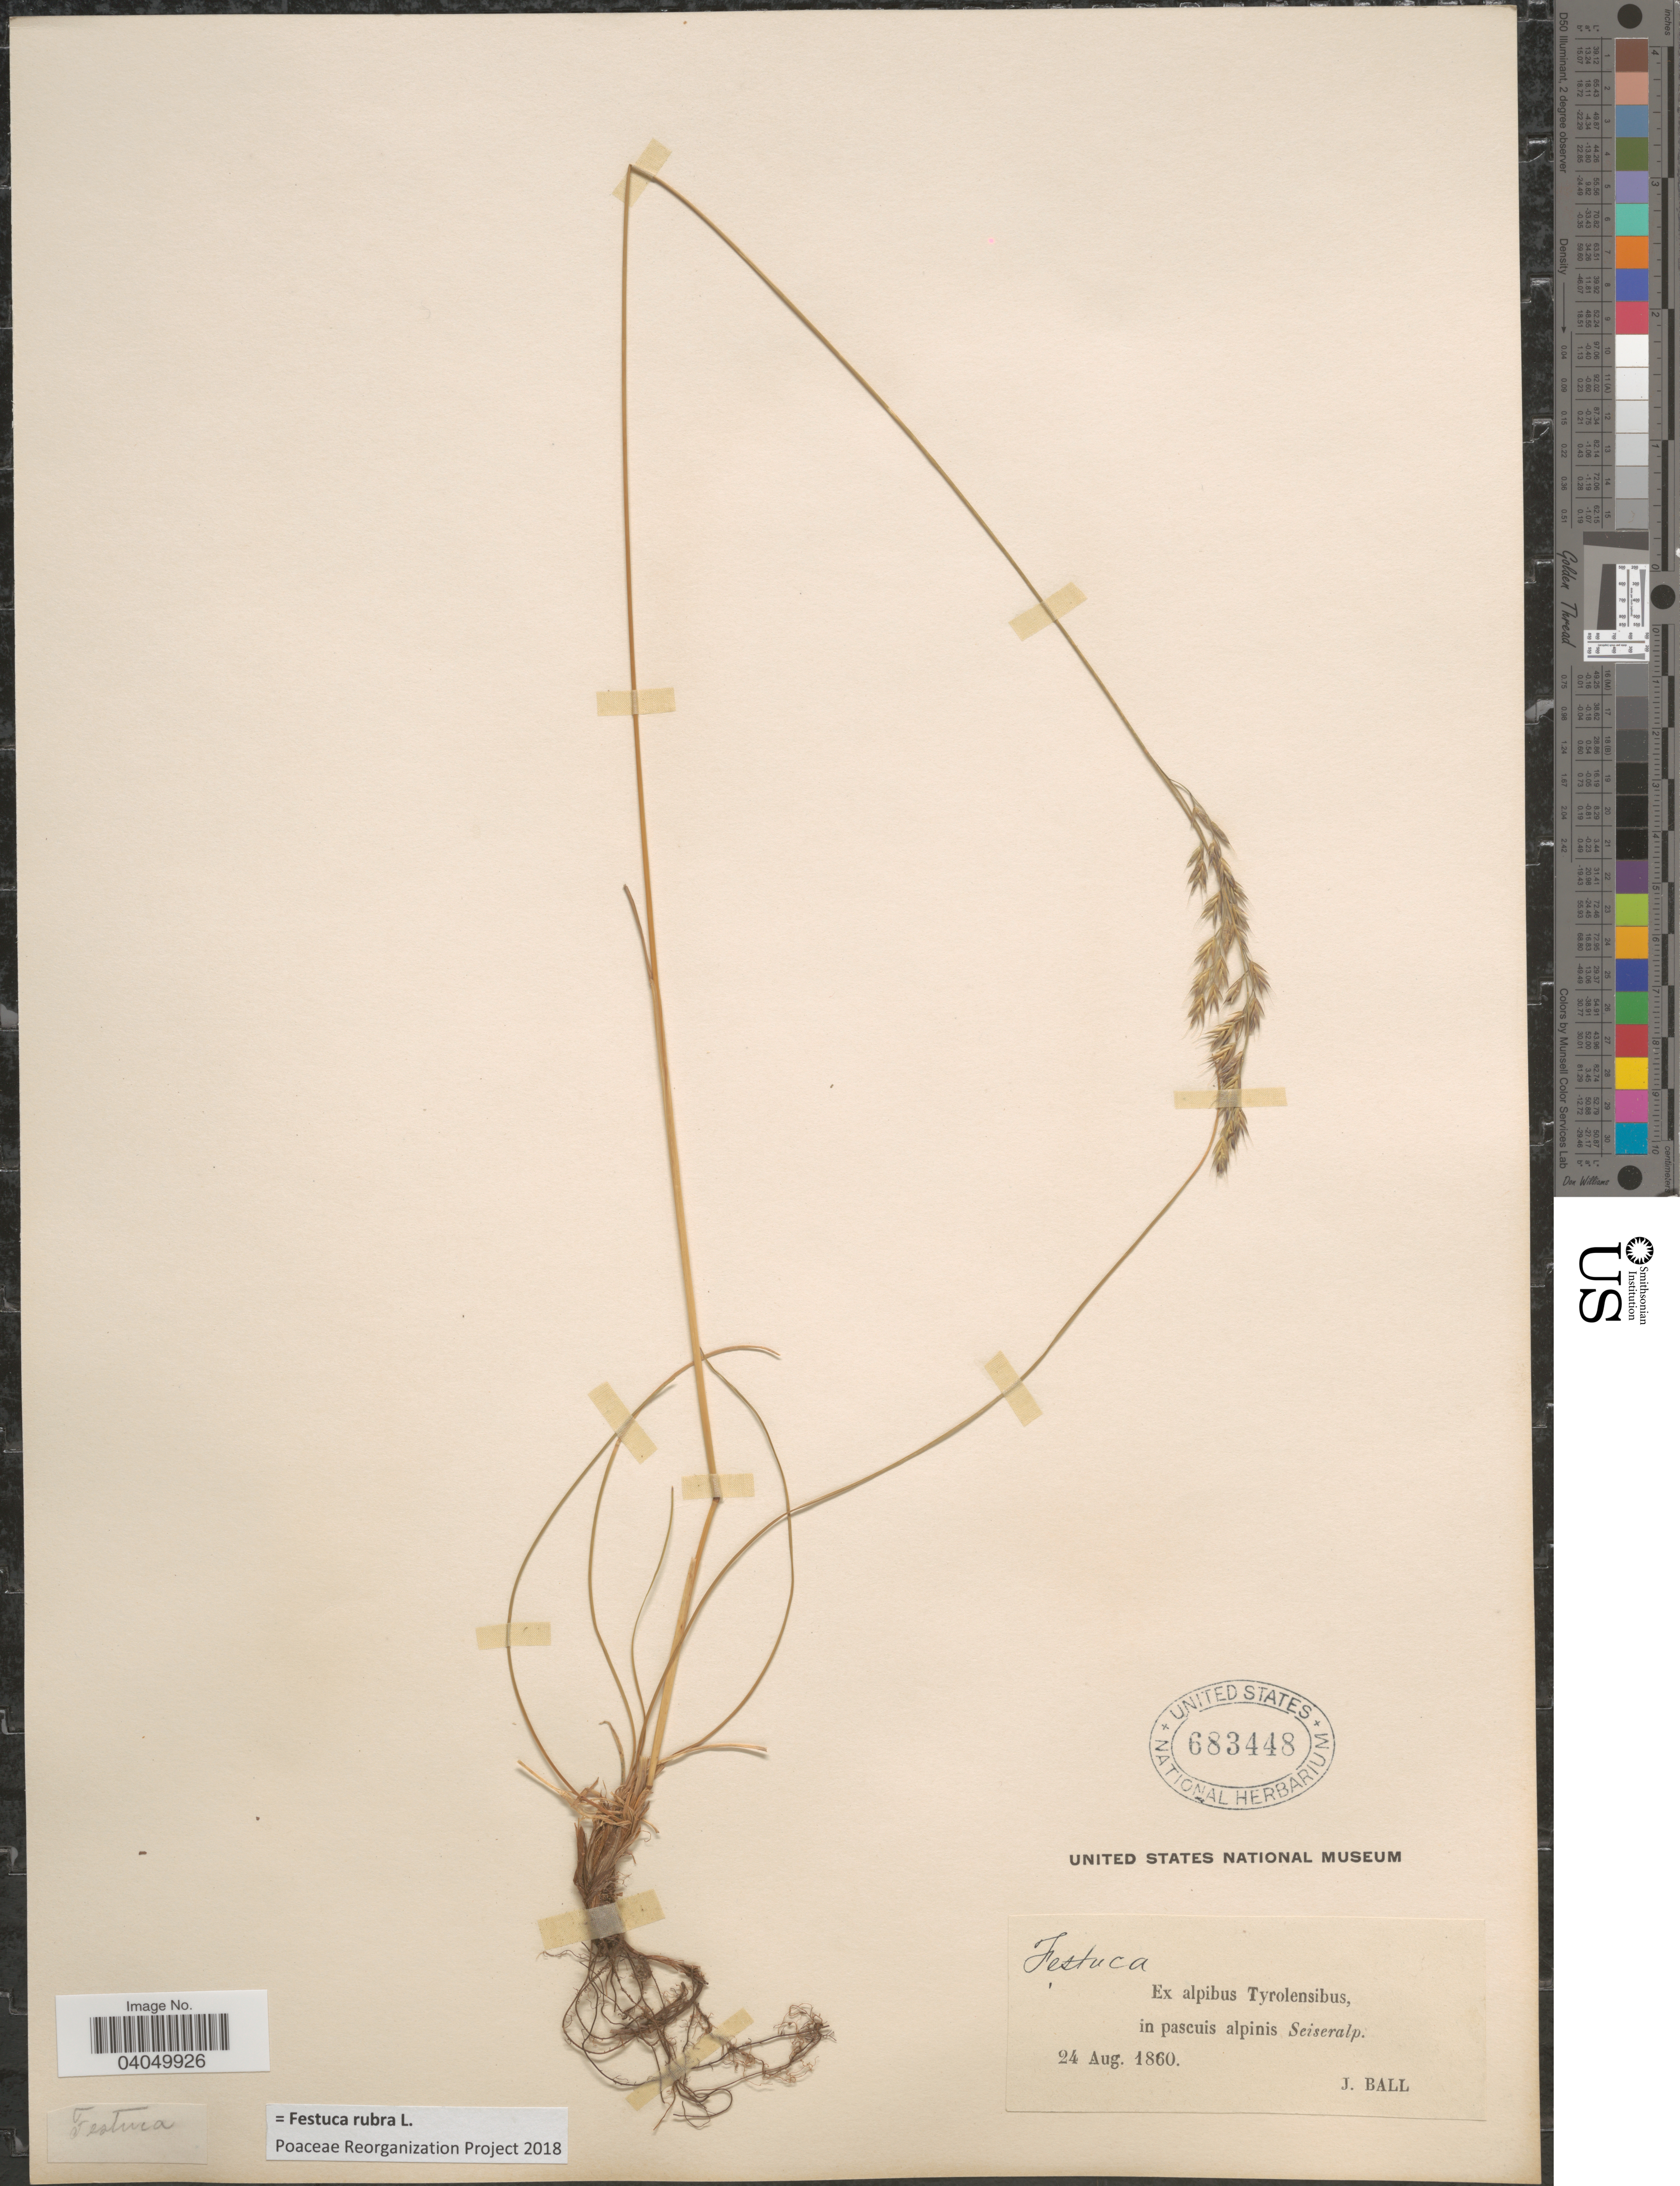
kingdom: Plantae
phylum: Tracheophyta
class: Liliopsida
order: Poales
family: Poaceae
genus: Festuca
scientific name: Festuca rubra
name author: L.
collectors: J. Ball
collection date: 1860-08-24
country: Italy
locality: Ex alpibus Tyrolensibus, in pascuis alpinis Seiseralp.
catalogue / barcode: US 683448